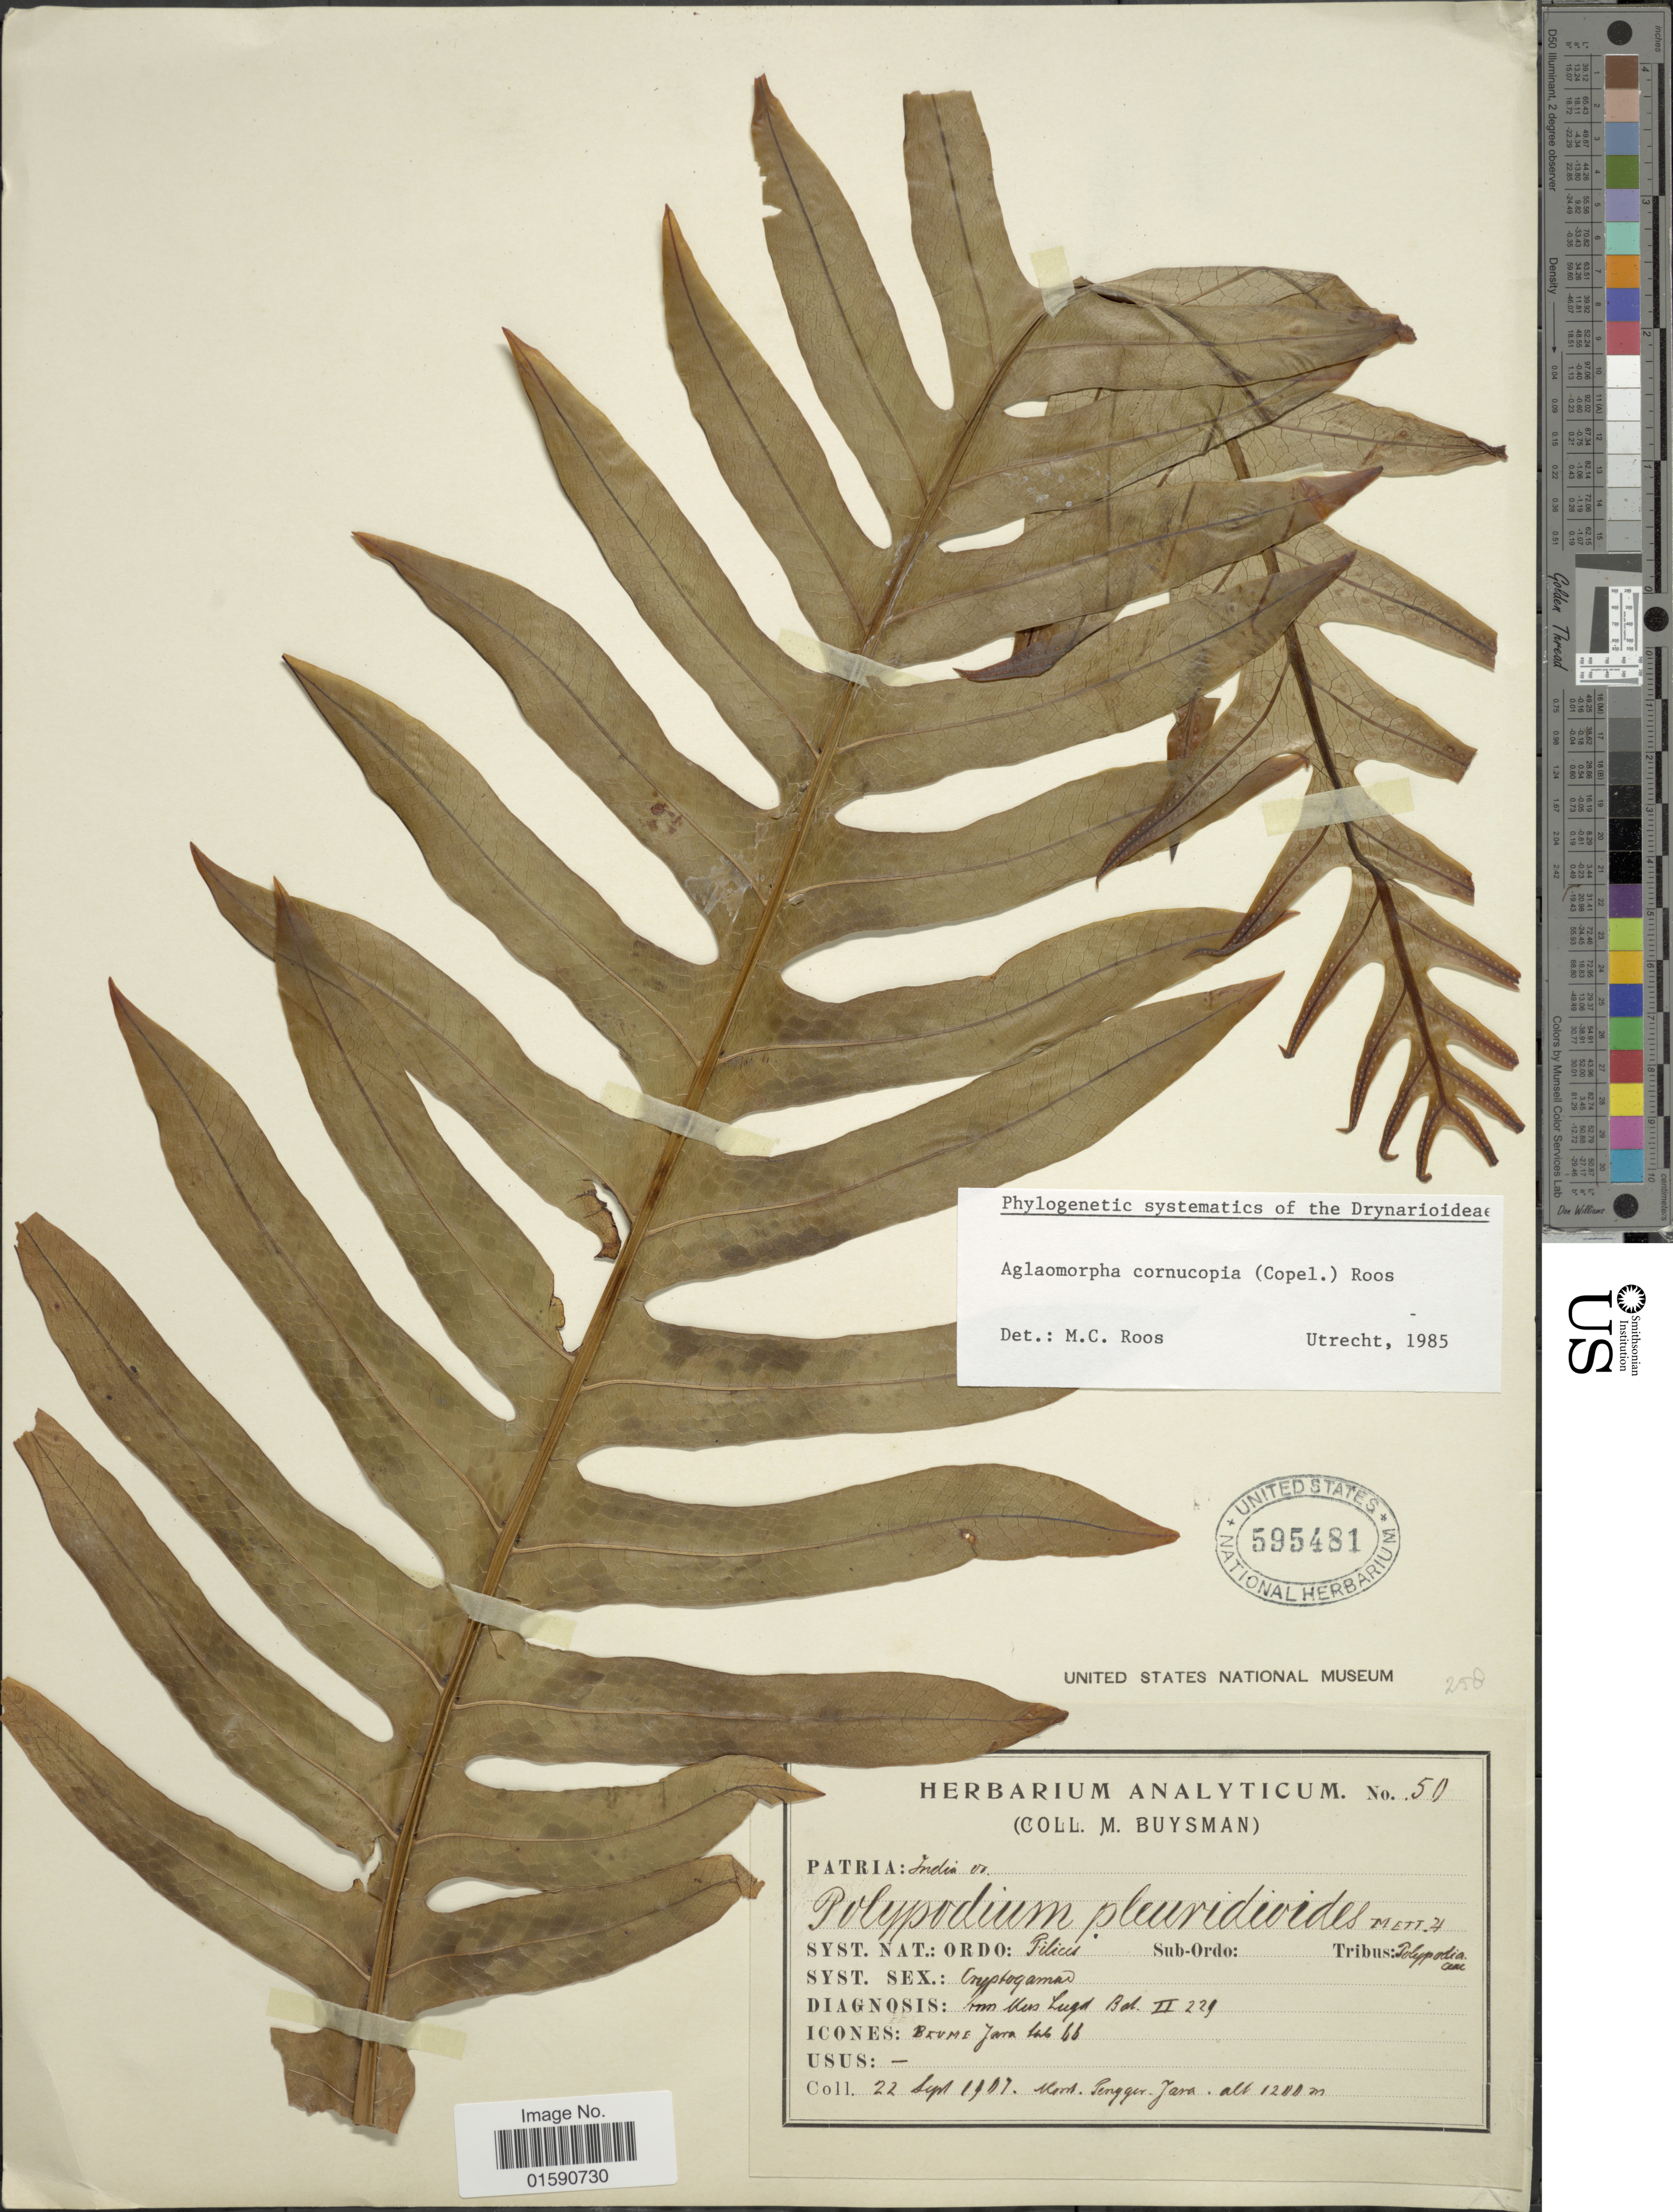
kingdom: Plantae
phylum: Tracheophyta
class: Polypodiopsida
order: Polypodiales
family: Polypodiaceae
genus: Drynaria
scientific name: Drynaria pleuridioides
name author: C. Presl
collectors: M. Buysman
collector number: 50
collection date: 1907-09-22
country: Indonesia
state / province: Java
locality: Mont. Tengger, Java. India or.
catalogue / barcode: US 595481